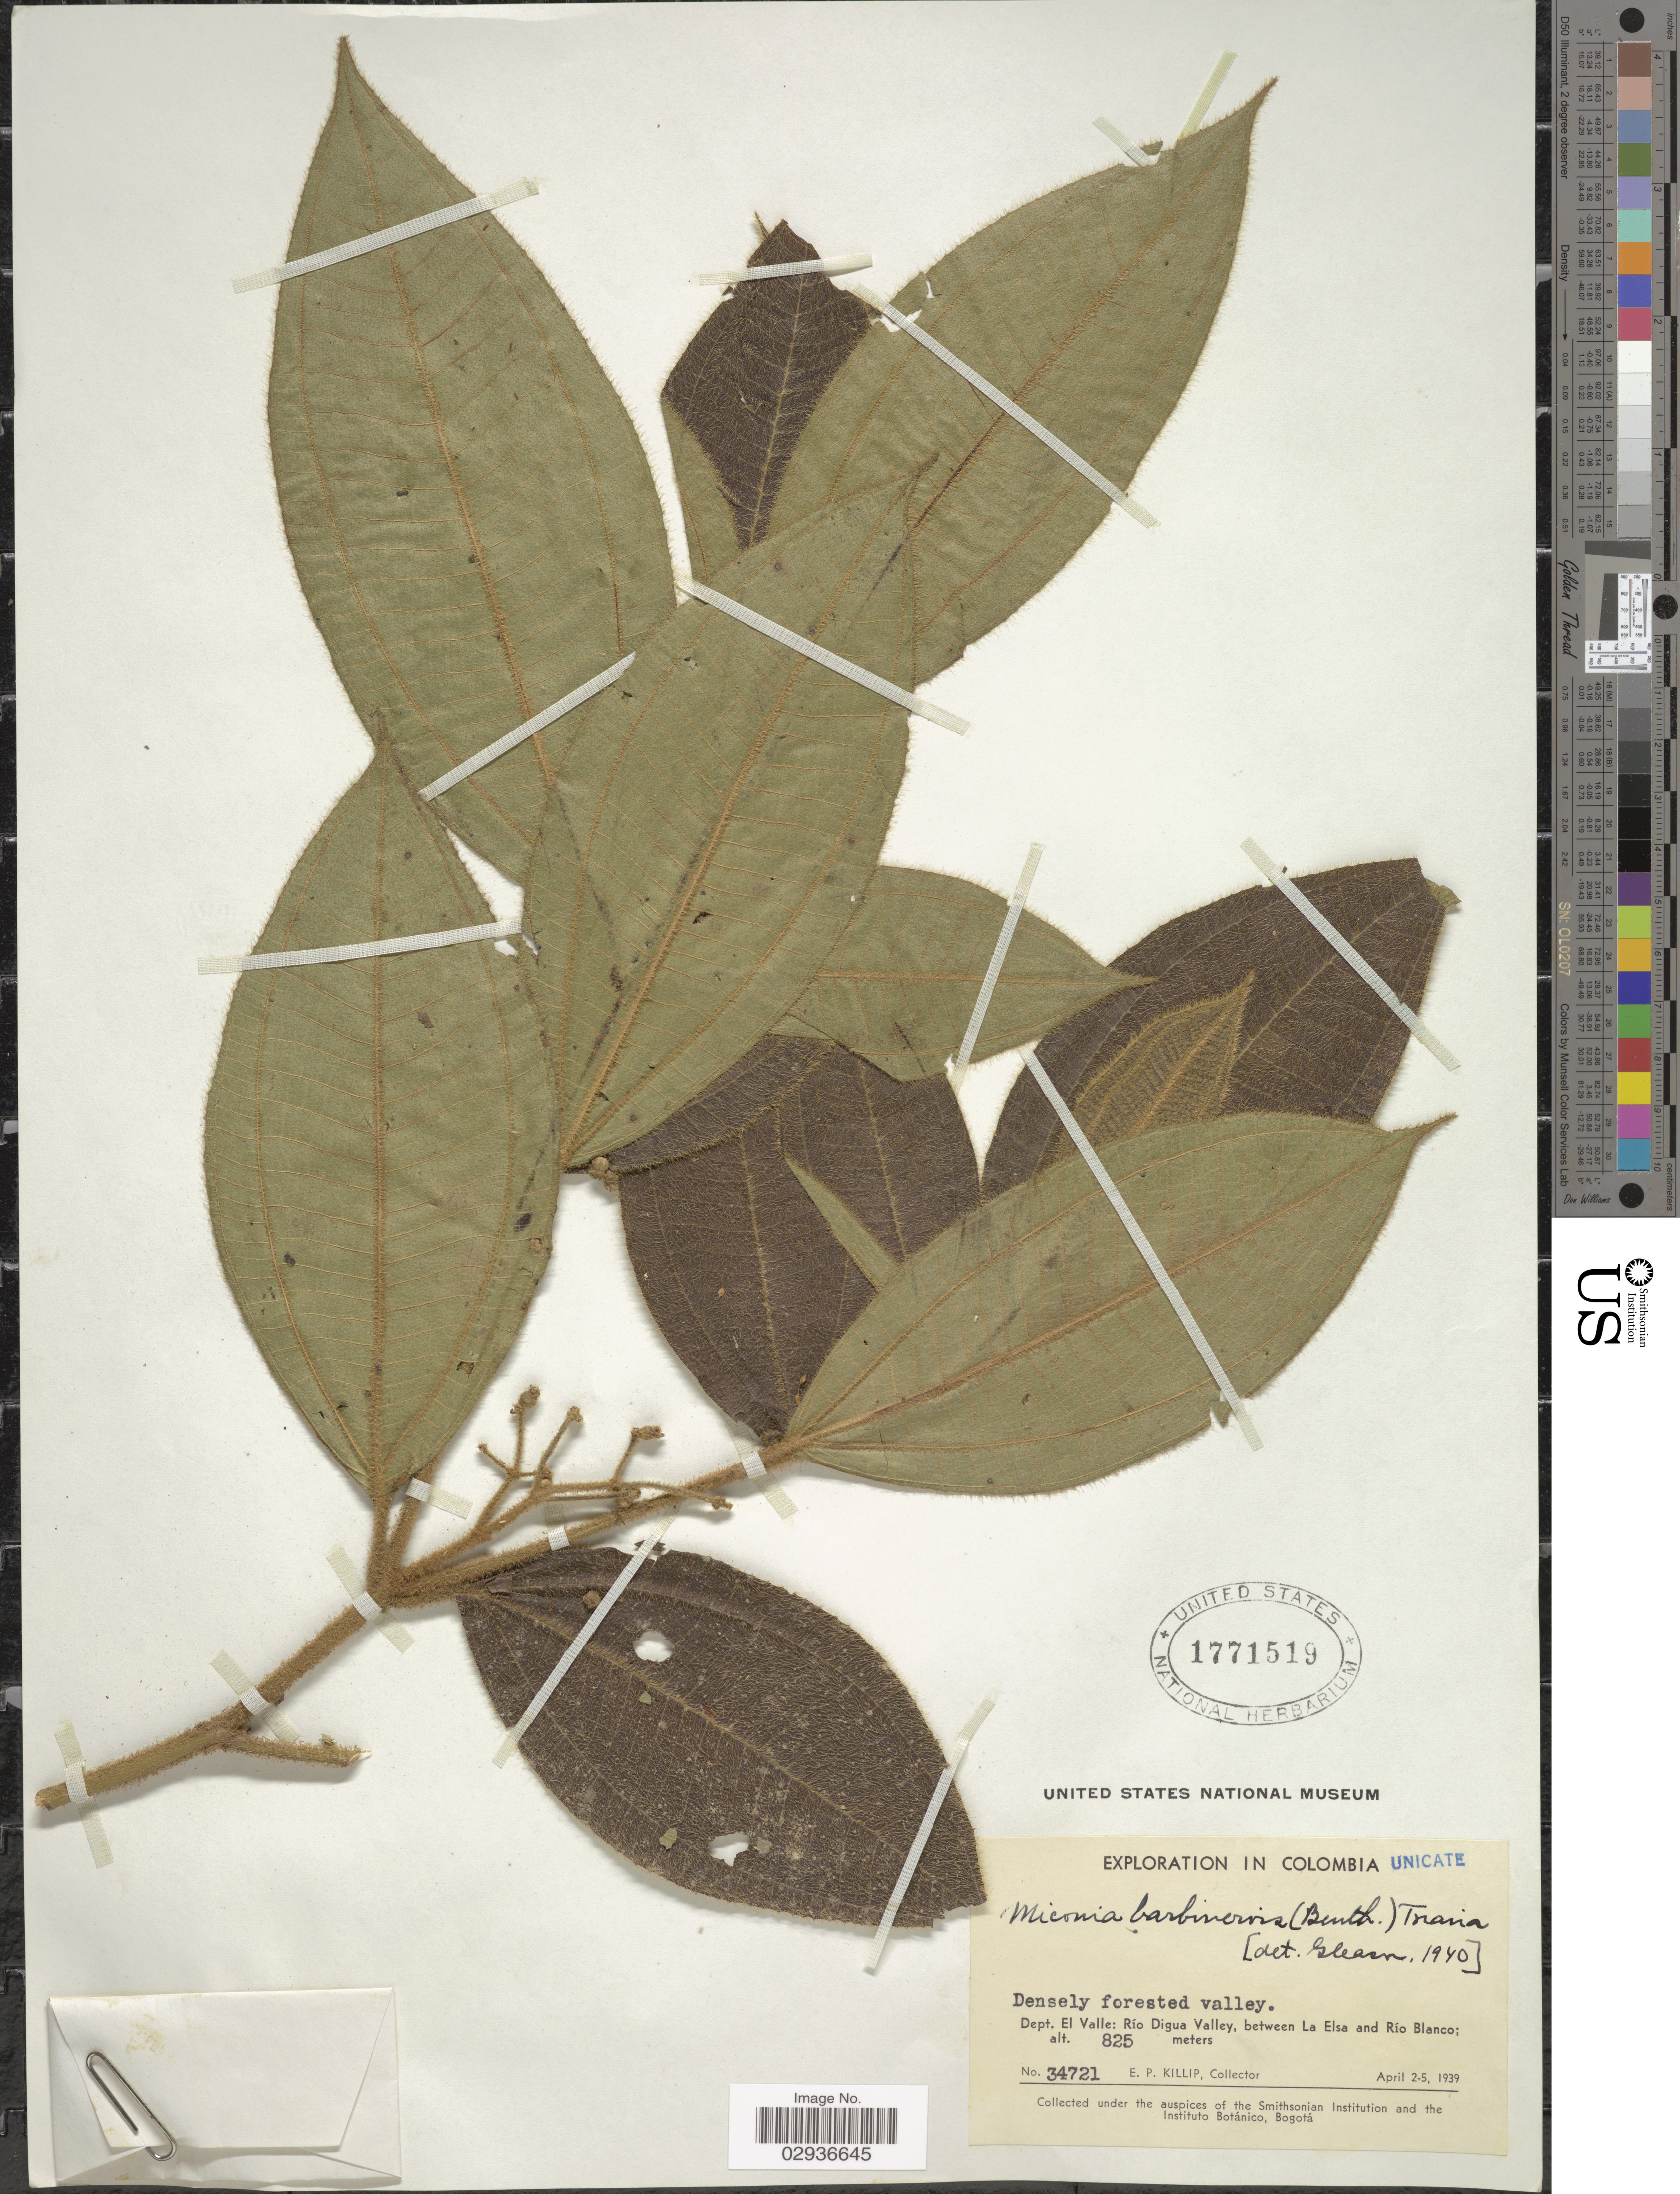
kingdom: Plantae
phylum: Tracheophyta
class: Magnoliopsida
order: Myrtales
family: Melastomataceae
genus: Miconia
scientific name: Miconia barbinervis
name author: (Benth.) Triana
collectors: E. P. Killip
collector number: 34721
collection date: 1939-04-02/1939-04-05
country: Colombia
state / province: Valle del Cauca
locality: Dept. El Valle: Río Digua Valley, between La Elsa and Río Blanco.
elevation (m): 825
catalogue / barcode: US 1771519